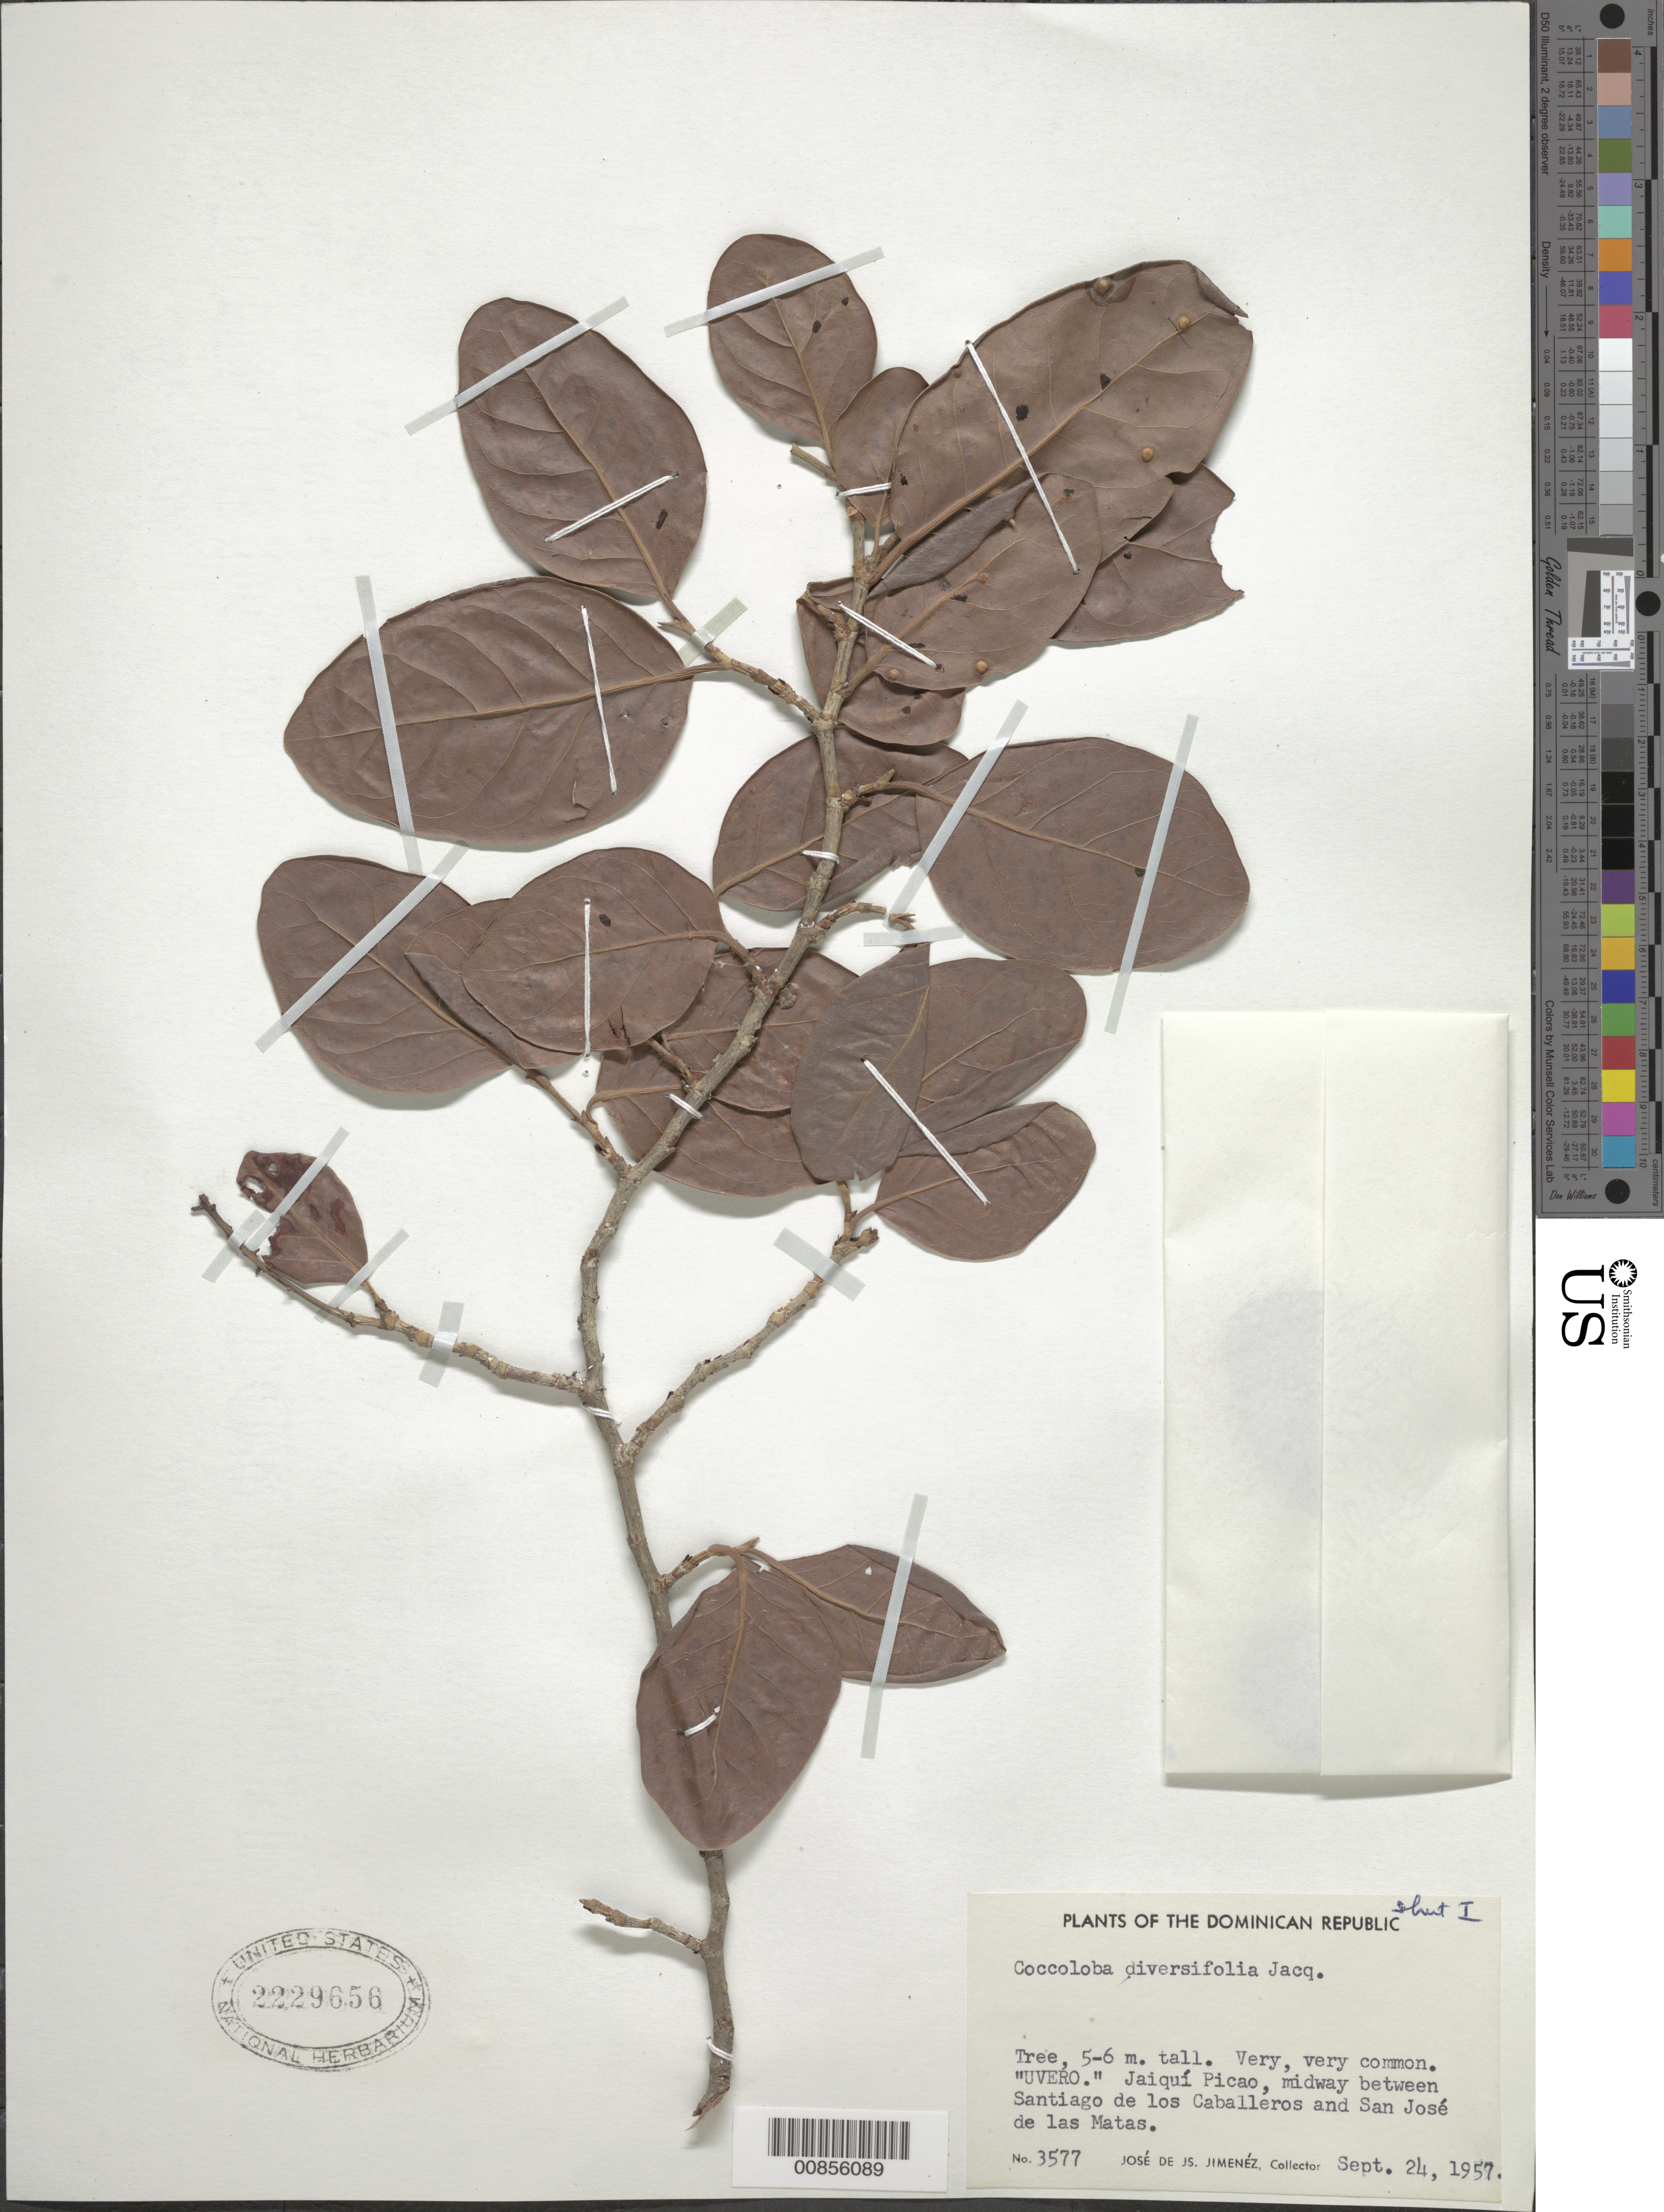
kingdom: Plantae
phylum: Tracheophyta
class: Magnoliopsida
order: Caryophyllales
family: Polygonaceae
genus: Coccoloba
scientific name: Coccoloba diversifolia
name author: Jacq.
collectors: J. J. Jiménez Almonte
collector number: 3577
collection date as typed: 24 Sep 1957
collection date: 1957-09-24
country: Dominican Republic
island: Hispaniola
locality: Jaiquí Picado, midway between Santiago de los Caballeros and San José de las Matas.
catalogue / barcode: US 2229656